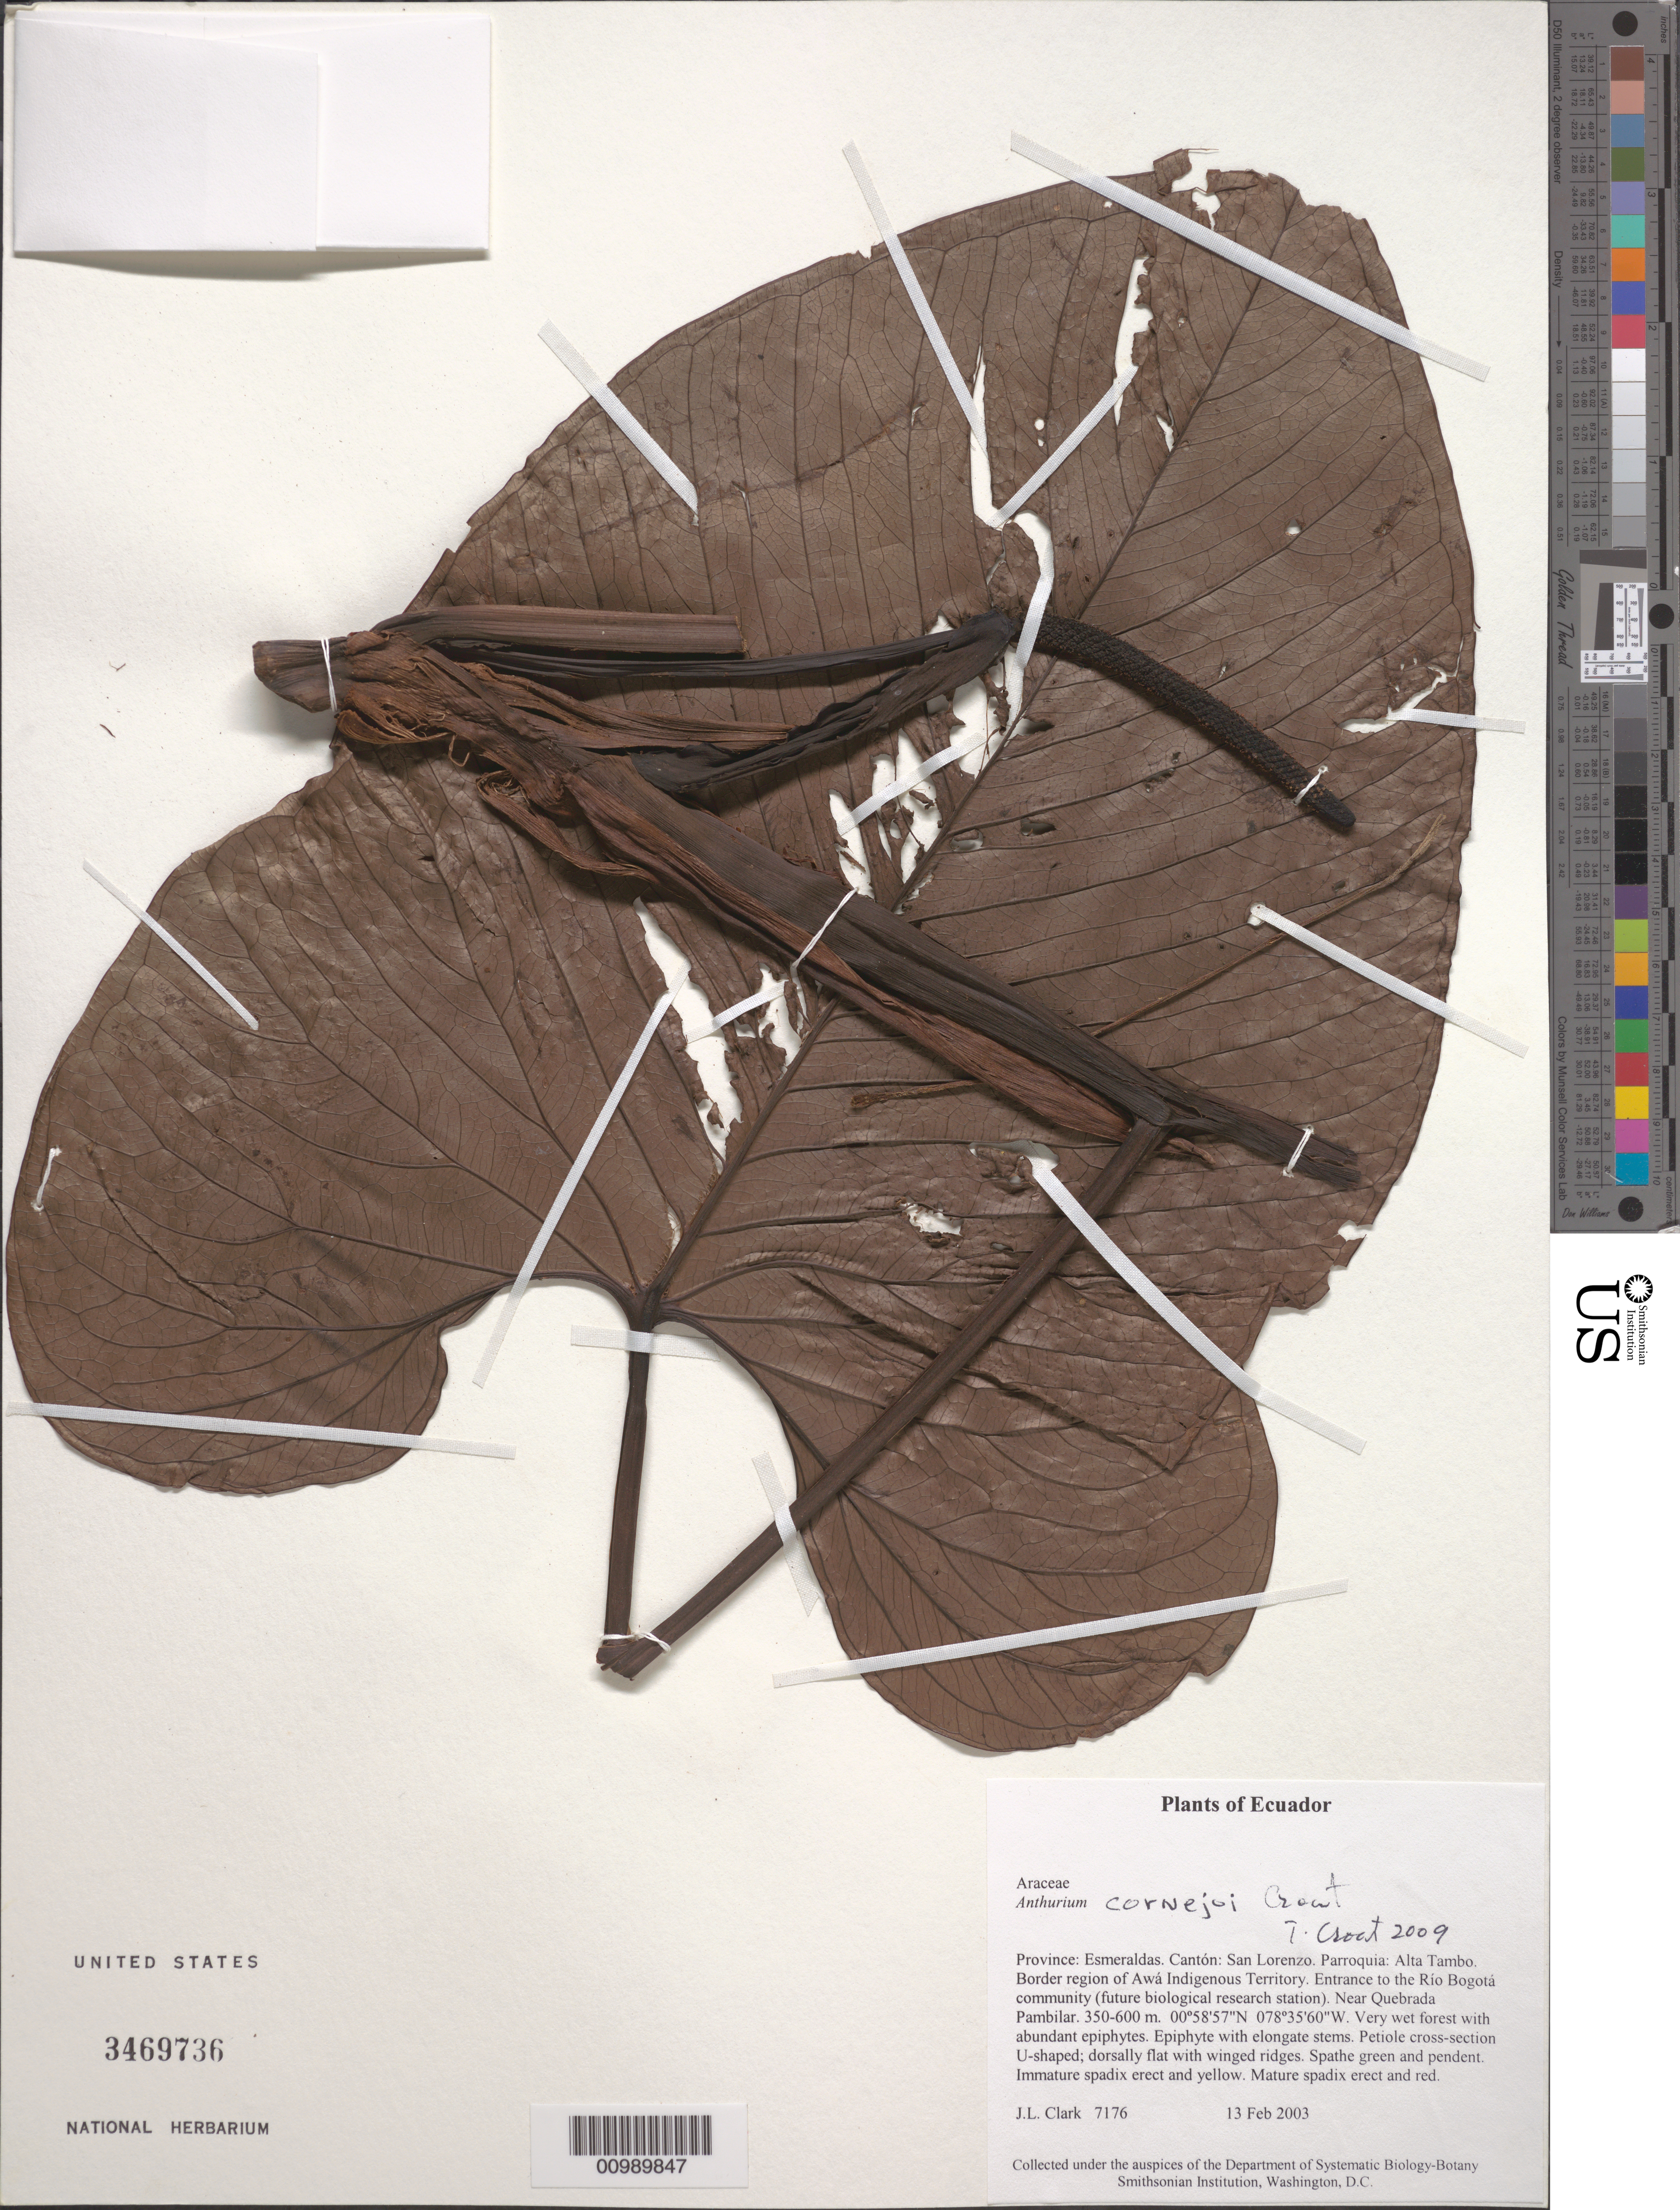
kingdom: Plantae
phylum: Tracheophyta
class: Liliopsida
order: Alismatales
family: Araceae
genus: Anthurium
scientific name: Anthurium cornejoi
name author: Croat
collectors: J. L. Clark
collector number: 7176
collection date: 2003-02-13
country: Ecuador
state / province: Esmeraldas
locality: Cantón: San Lorenzo. Parroquia: Alta Tambo. Border region of Awá Indigenous Territory. Entrance to the Río Bogotá community (future biological research station). Near Quebrada Pambilar.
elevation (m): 350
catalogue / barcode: US 3469736